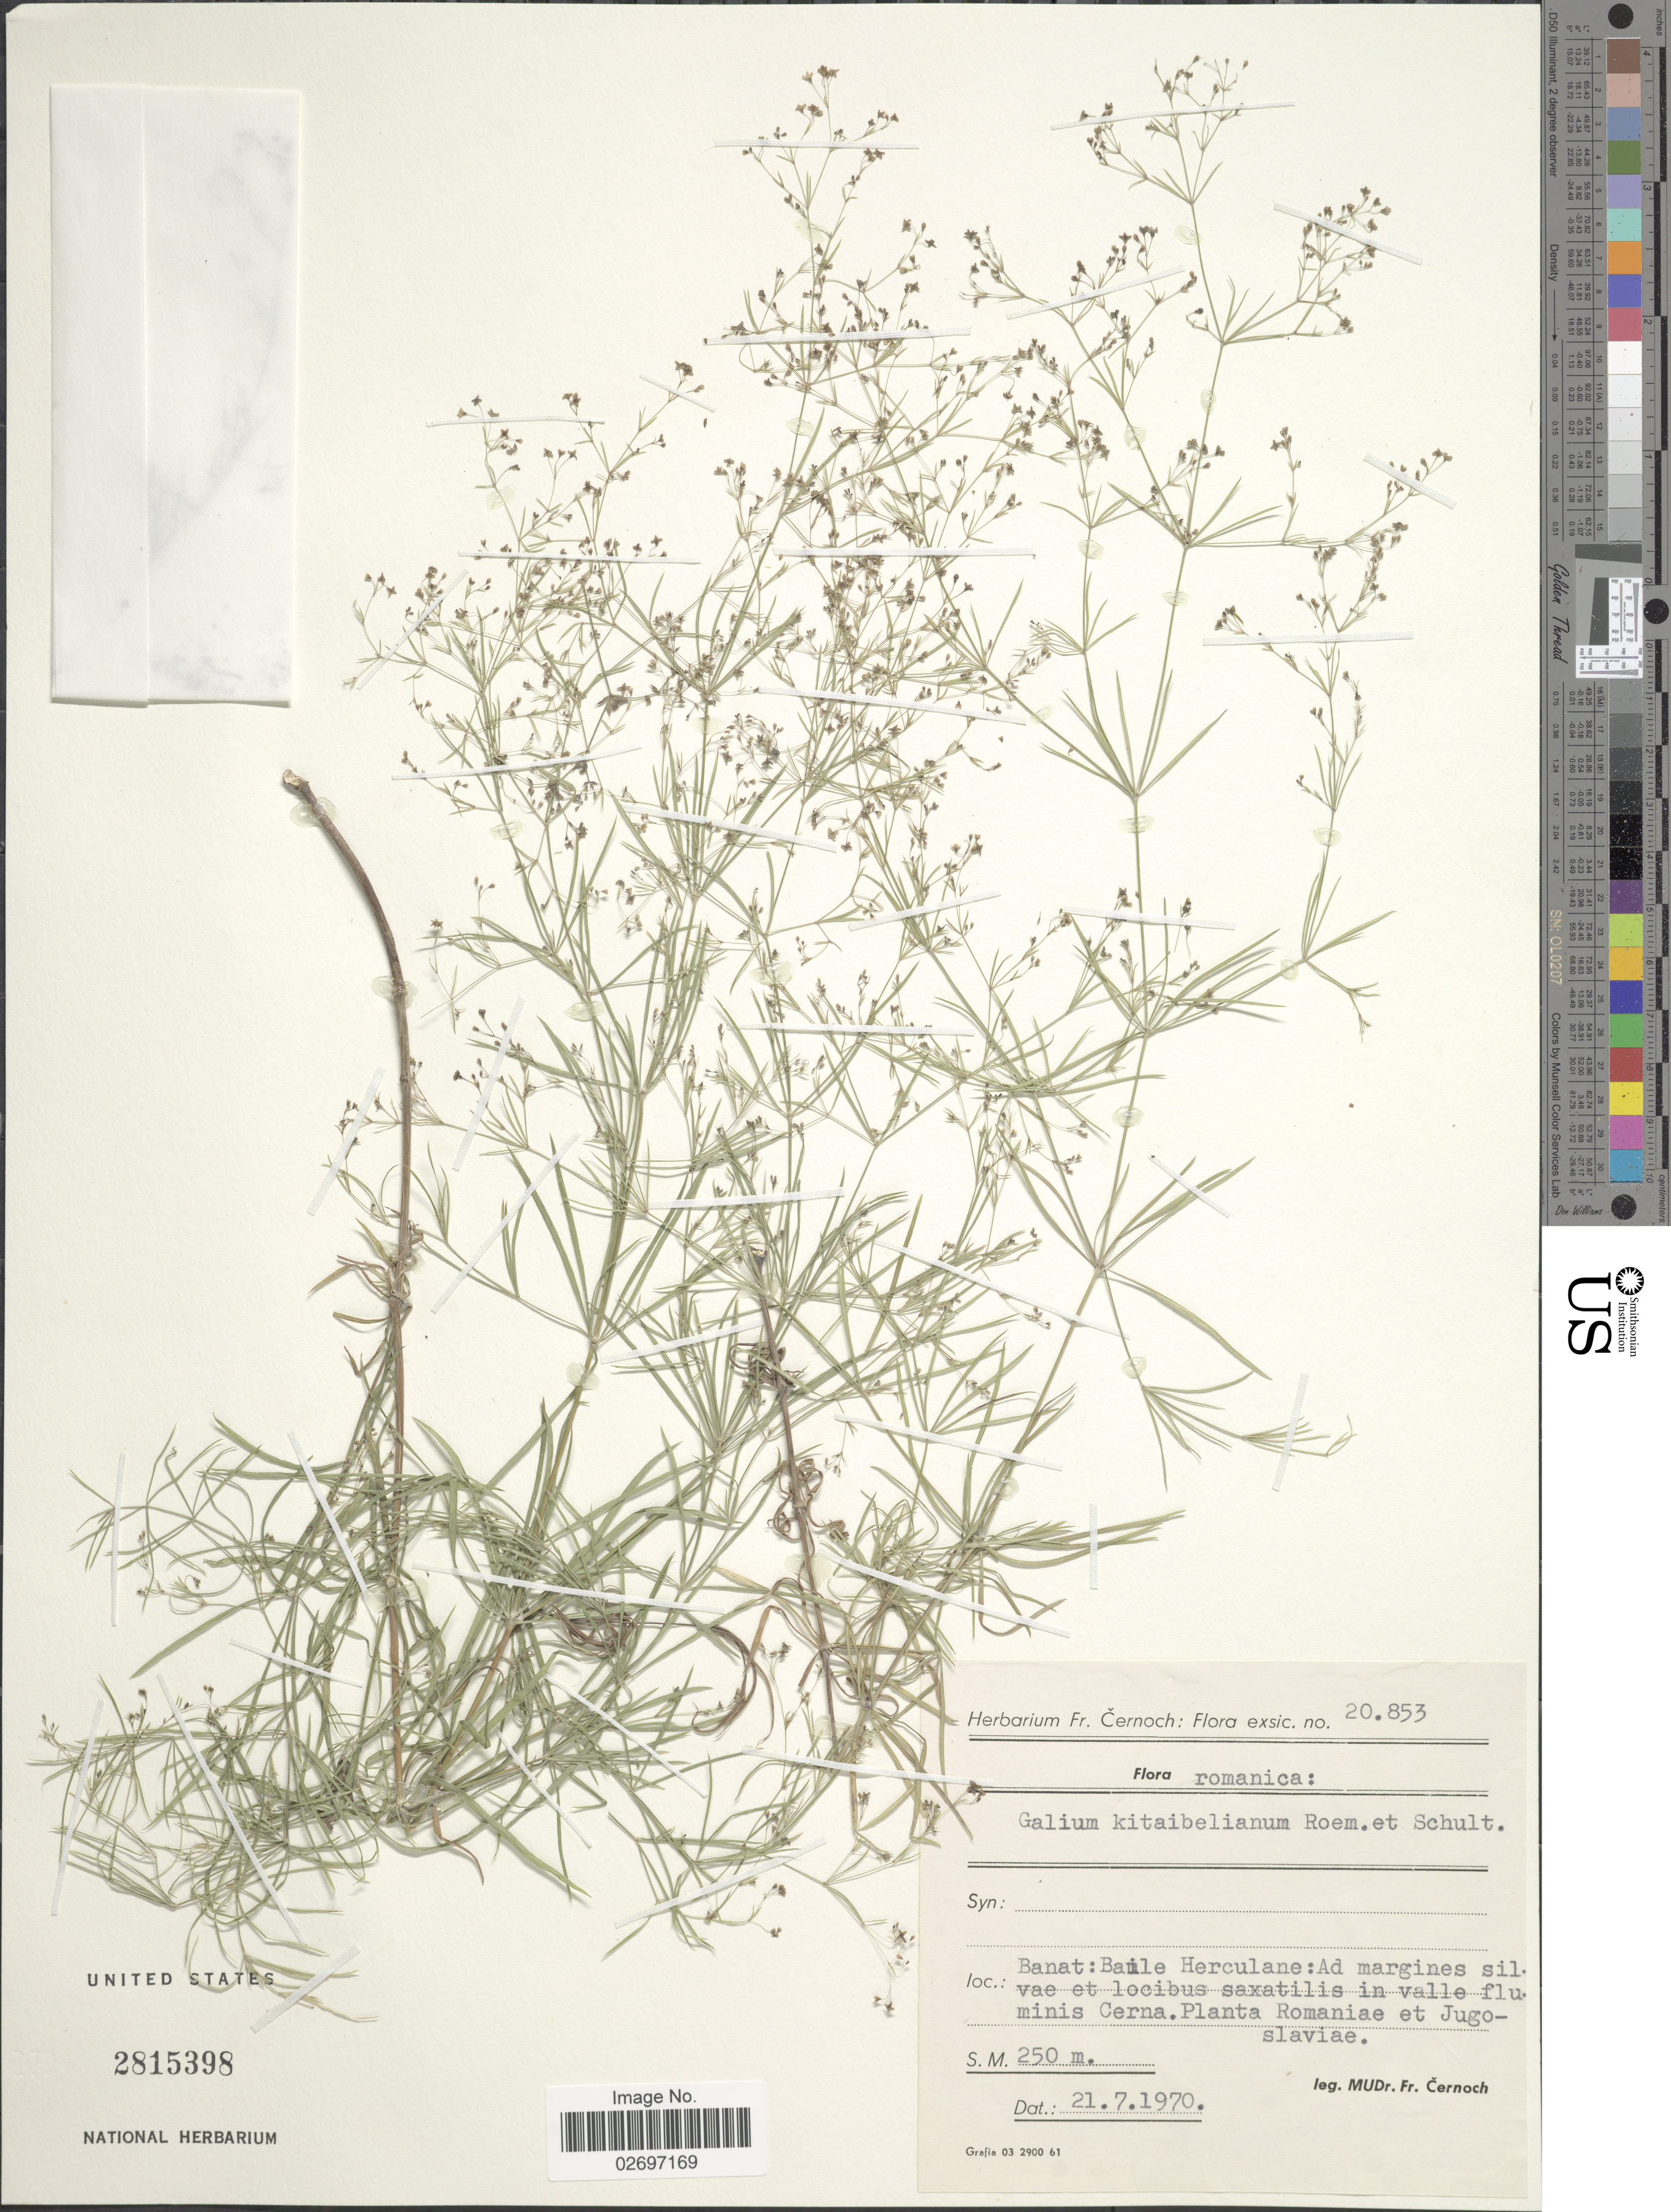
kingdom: Plantae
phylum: Tracheophyta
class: Magnoliopsida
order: Gentianales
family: Rubiaceae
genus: Galium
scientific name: Galium kitaibelianum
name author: Schult.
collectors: Černoch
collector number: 20853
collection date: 1970-07-21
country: Romania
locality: Banat: Baile Herculane: ad margines silvae et locibys saxatils in valle fluminis Cerna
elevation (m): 250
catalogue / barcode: US 2815398